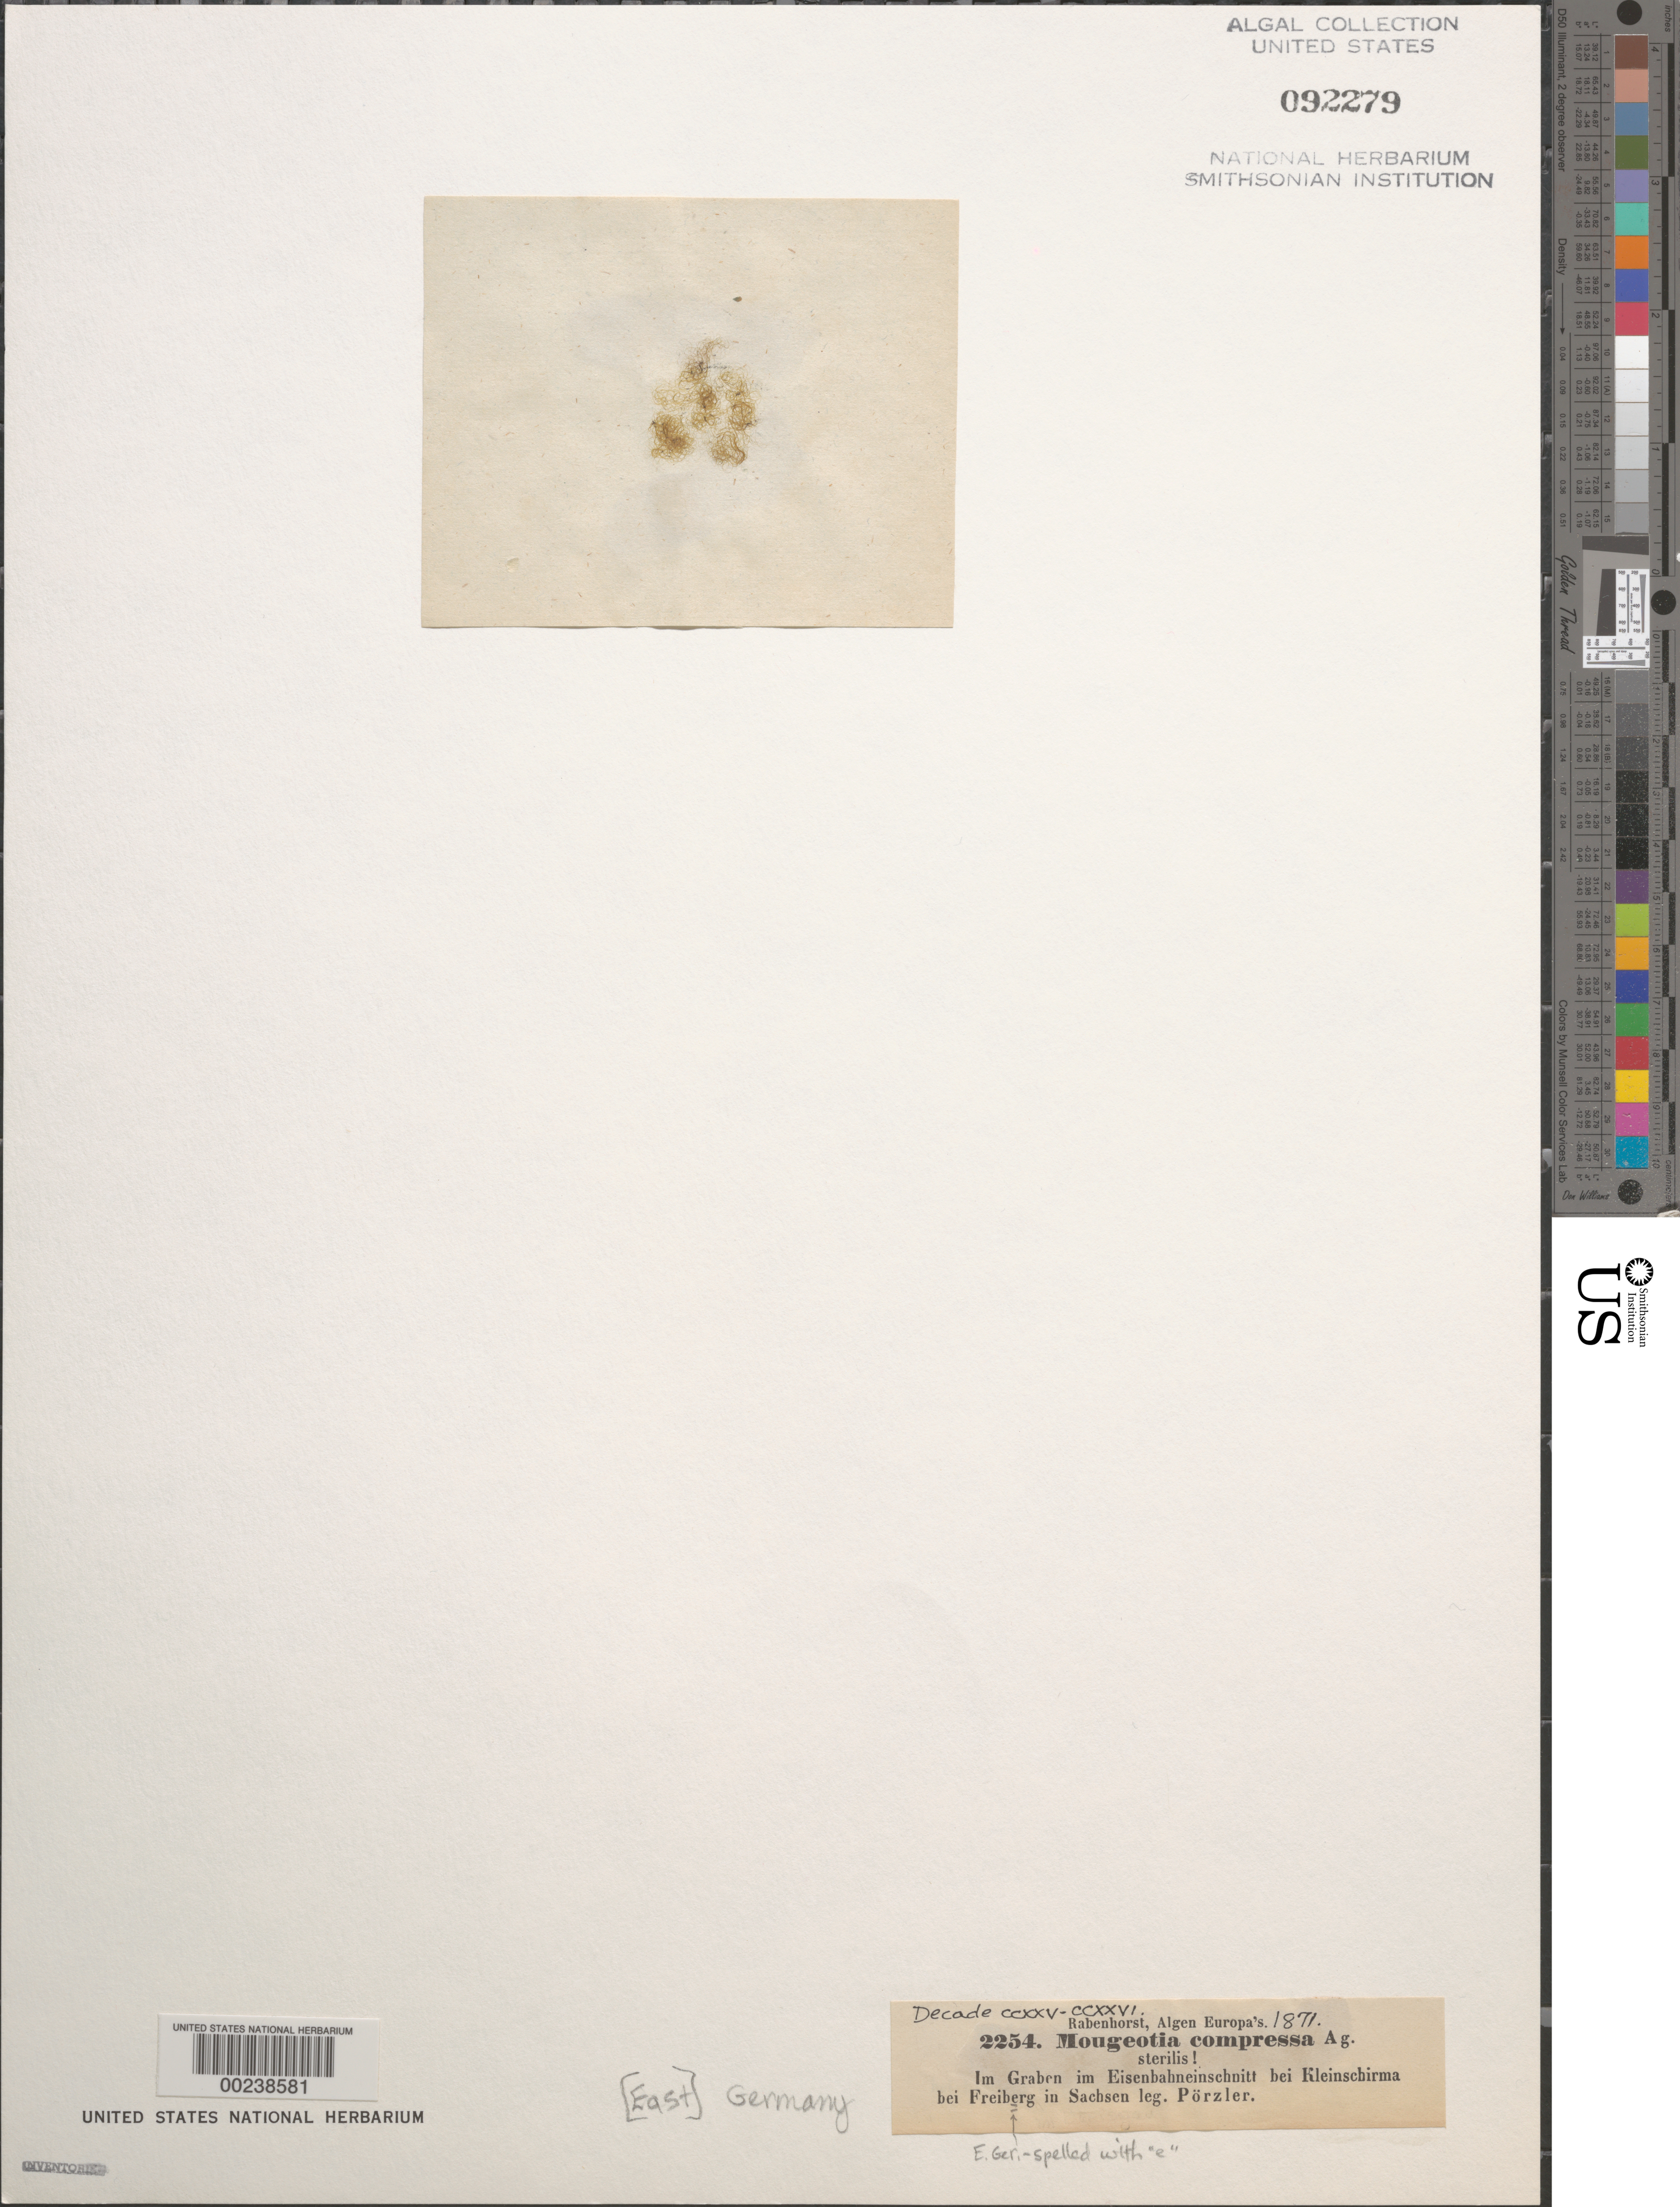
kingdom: Plantae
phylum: Charophyta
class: Zygnematophyceae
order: Zygnematales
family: Zygnemataceae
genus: Mougeotia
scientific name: Mougeotia compressa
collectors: J. Poerzlar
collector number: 2254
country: Germany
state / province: Sachsen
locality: Karl-marx-stadt District. Near kleinschirma, near freiberg, saxony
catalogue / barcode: US 92279